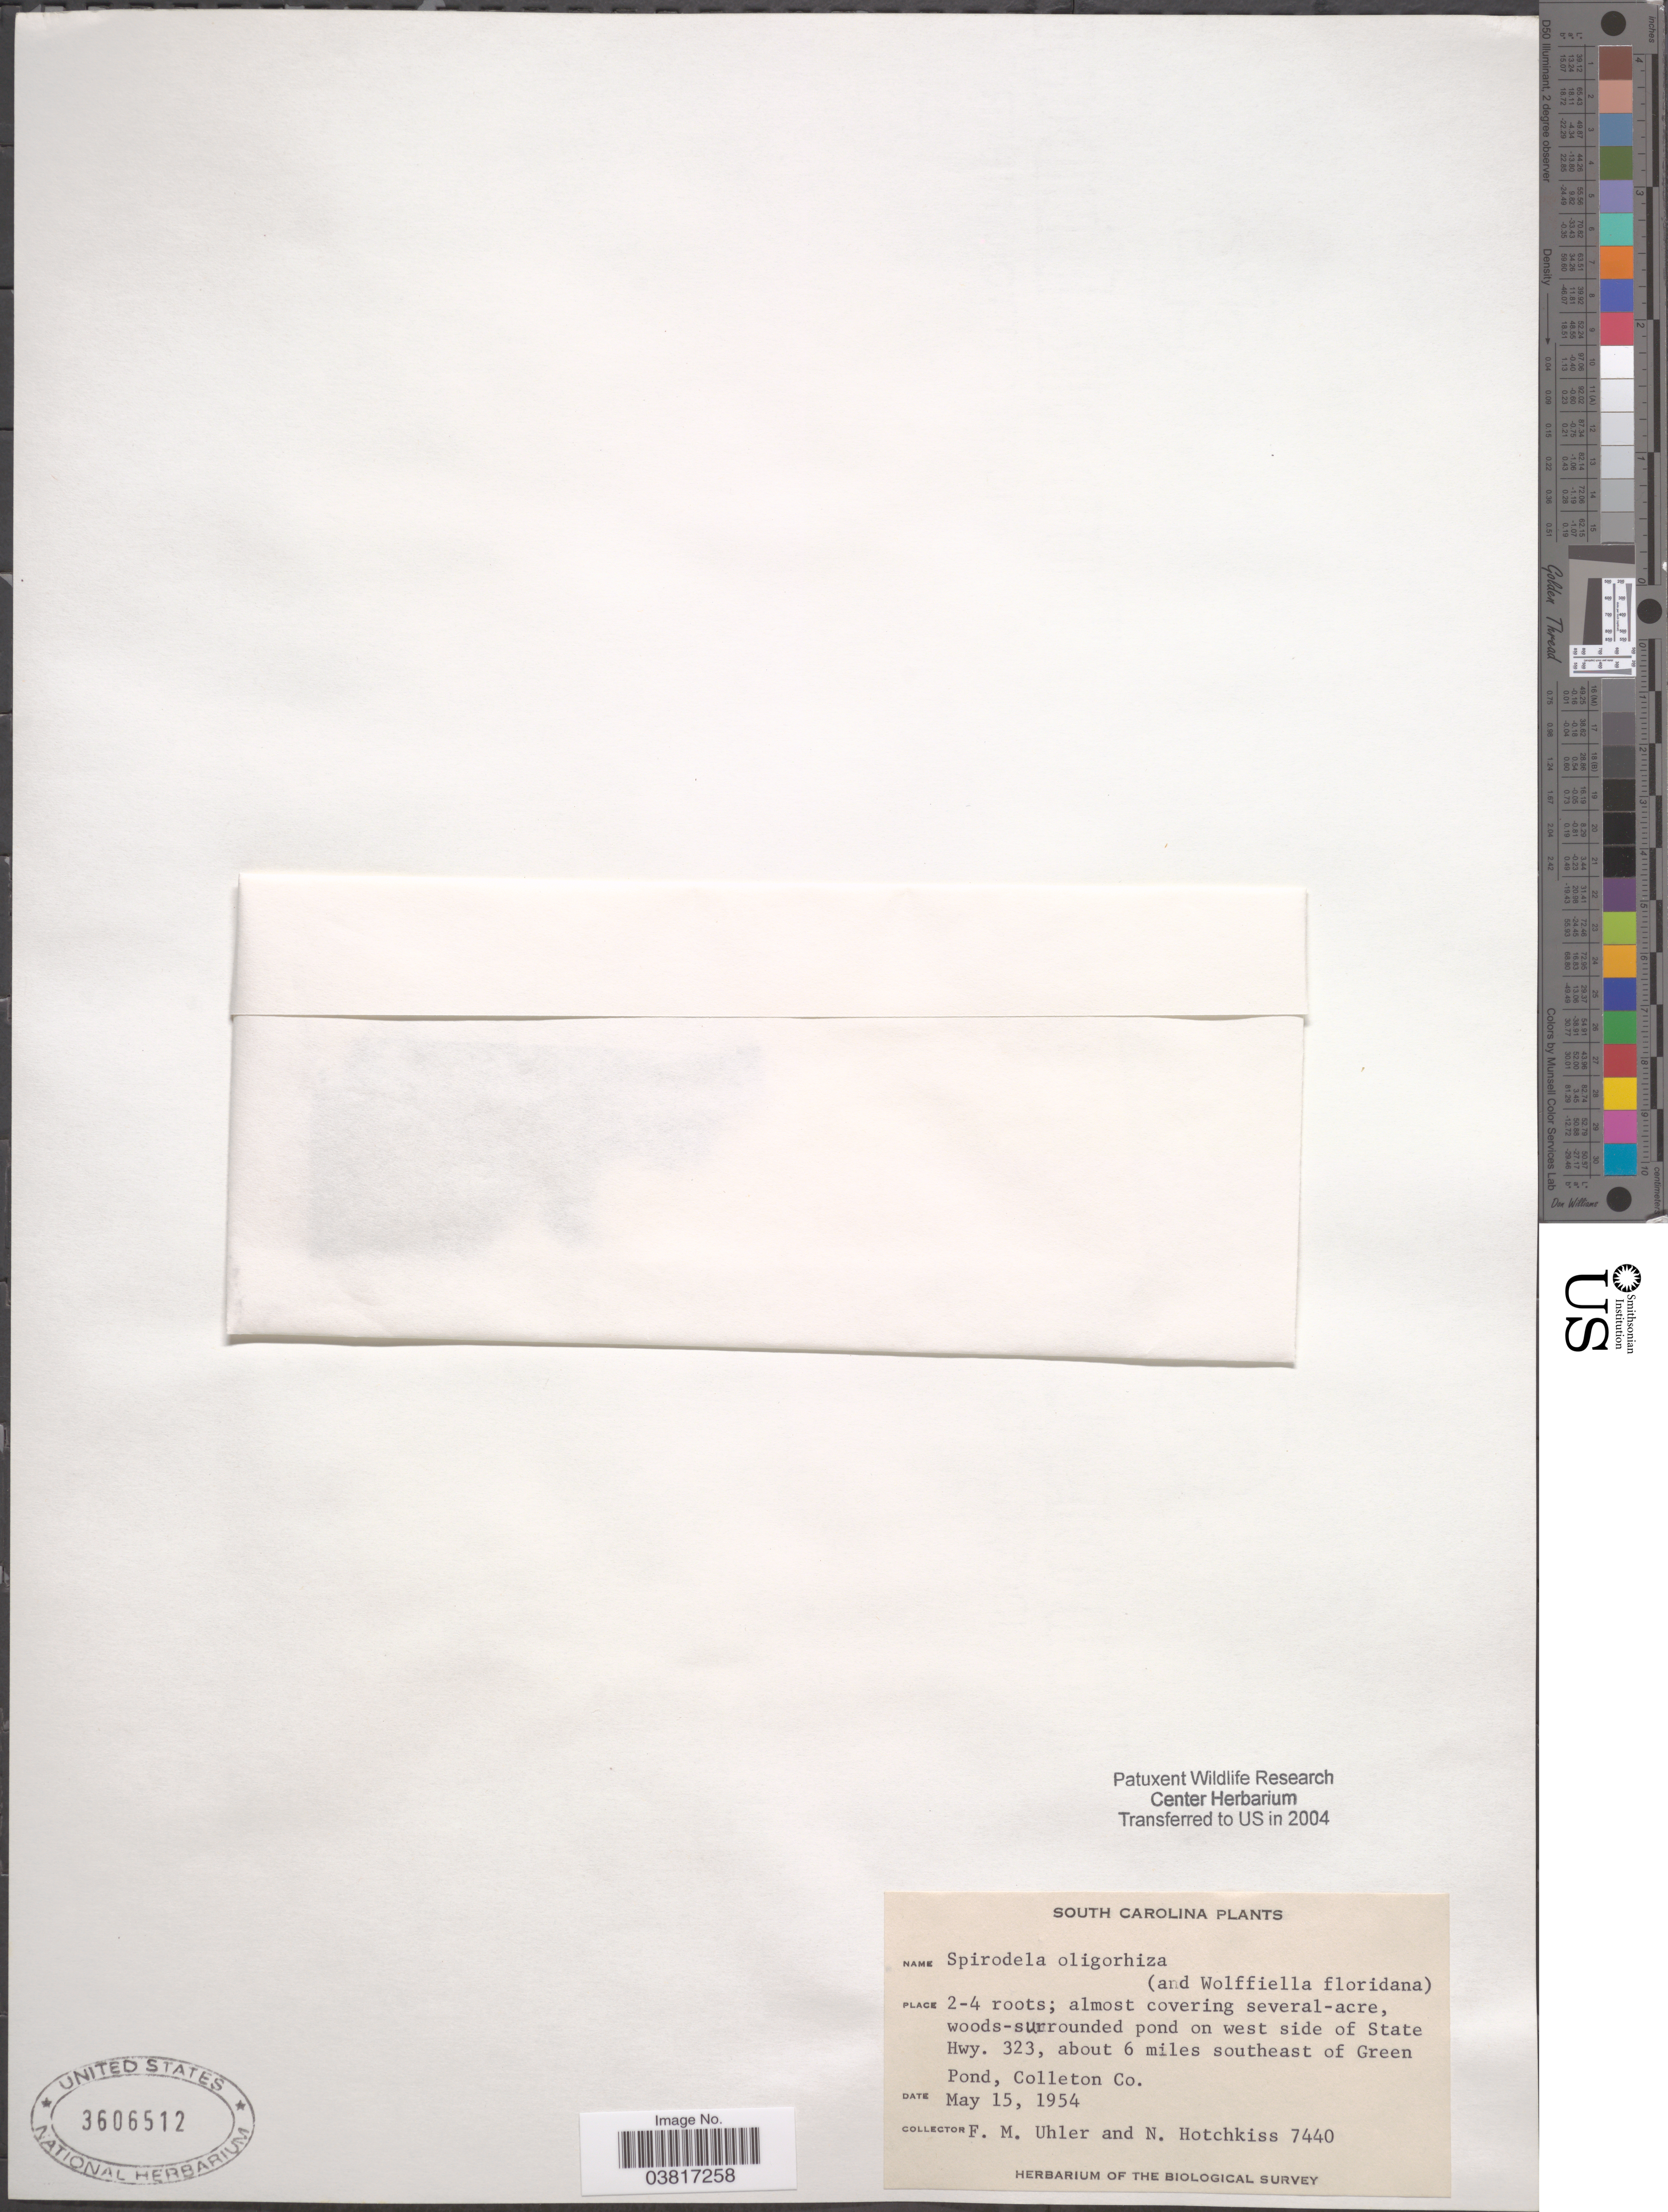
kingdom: Plantae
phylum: Tracheophyta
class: Liliopsida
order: Alismatales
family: Araceae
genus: Spirodela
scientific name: Spirodela oligorrhiza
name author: (Kurz) Hegelm.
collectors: F. M. Uhler & N. Hotchkiss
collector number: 7440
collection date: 1954-05-15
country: United States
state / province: South Carolina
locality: Almost covering several-acre, woods-surrounded pond on west side of State Hwy. 323, about 6 miles southeast of Green Pond, Colleton Co.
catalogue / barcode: US 3606512